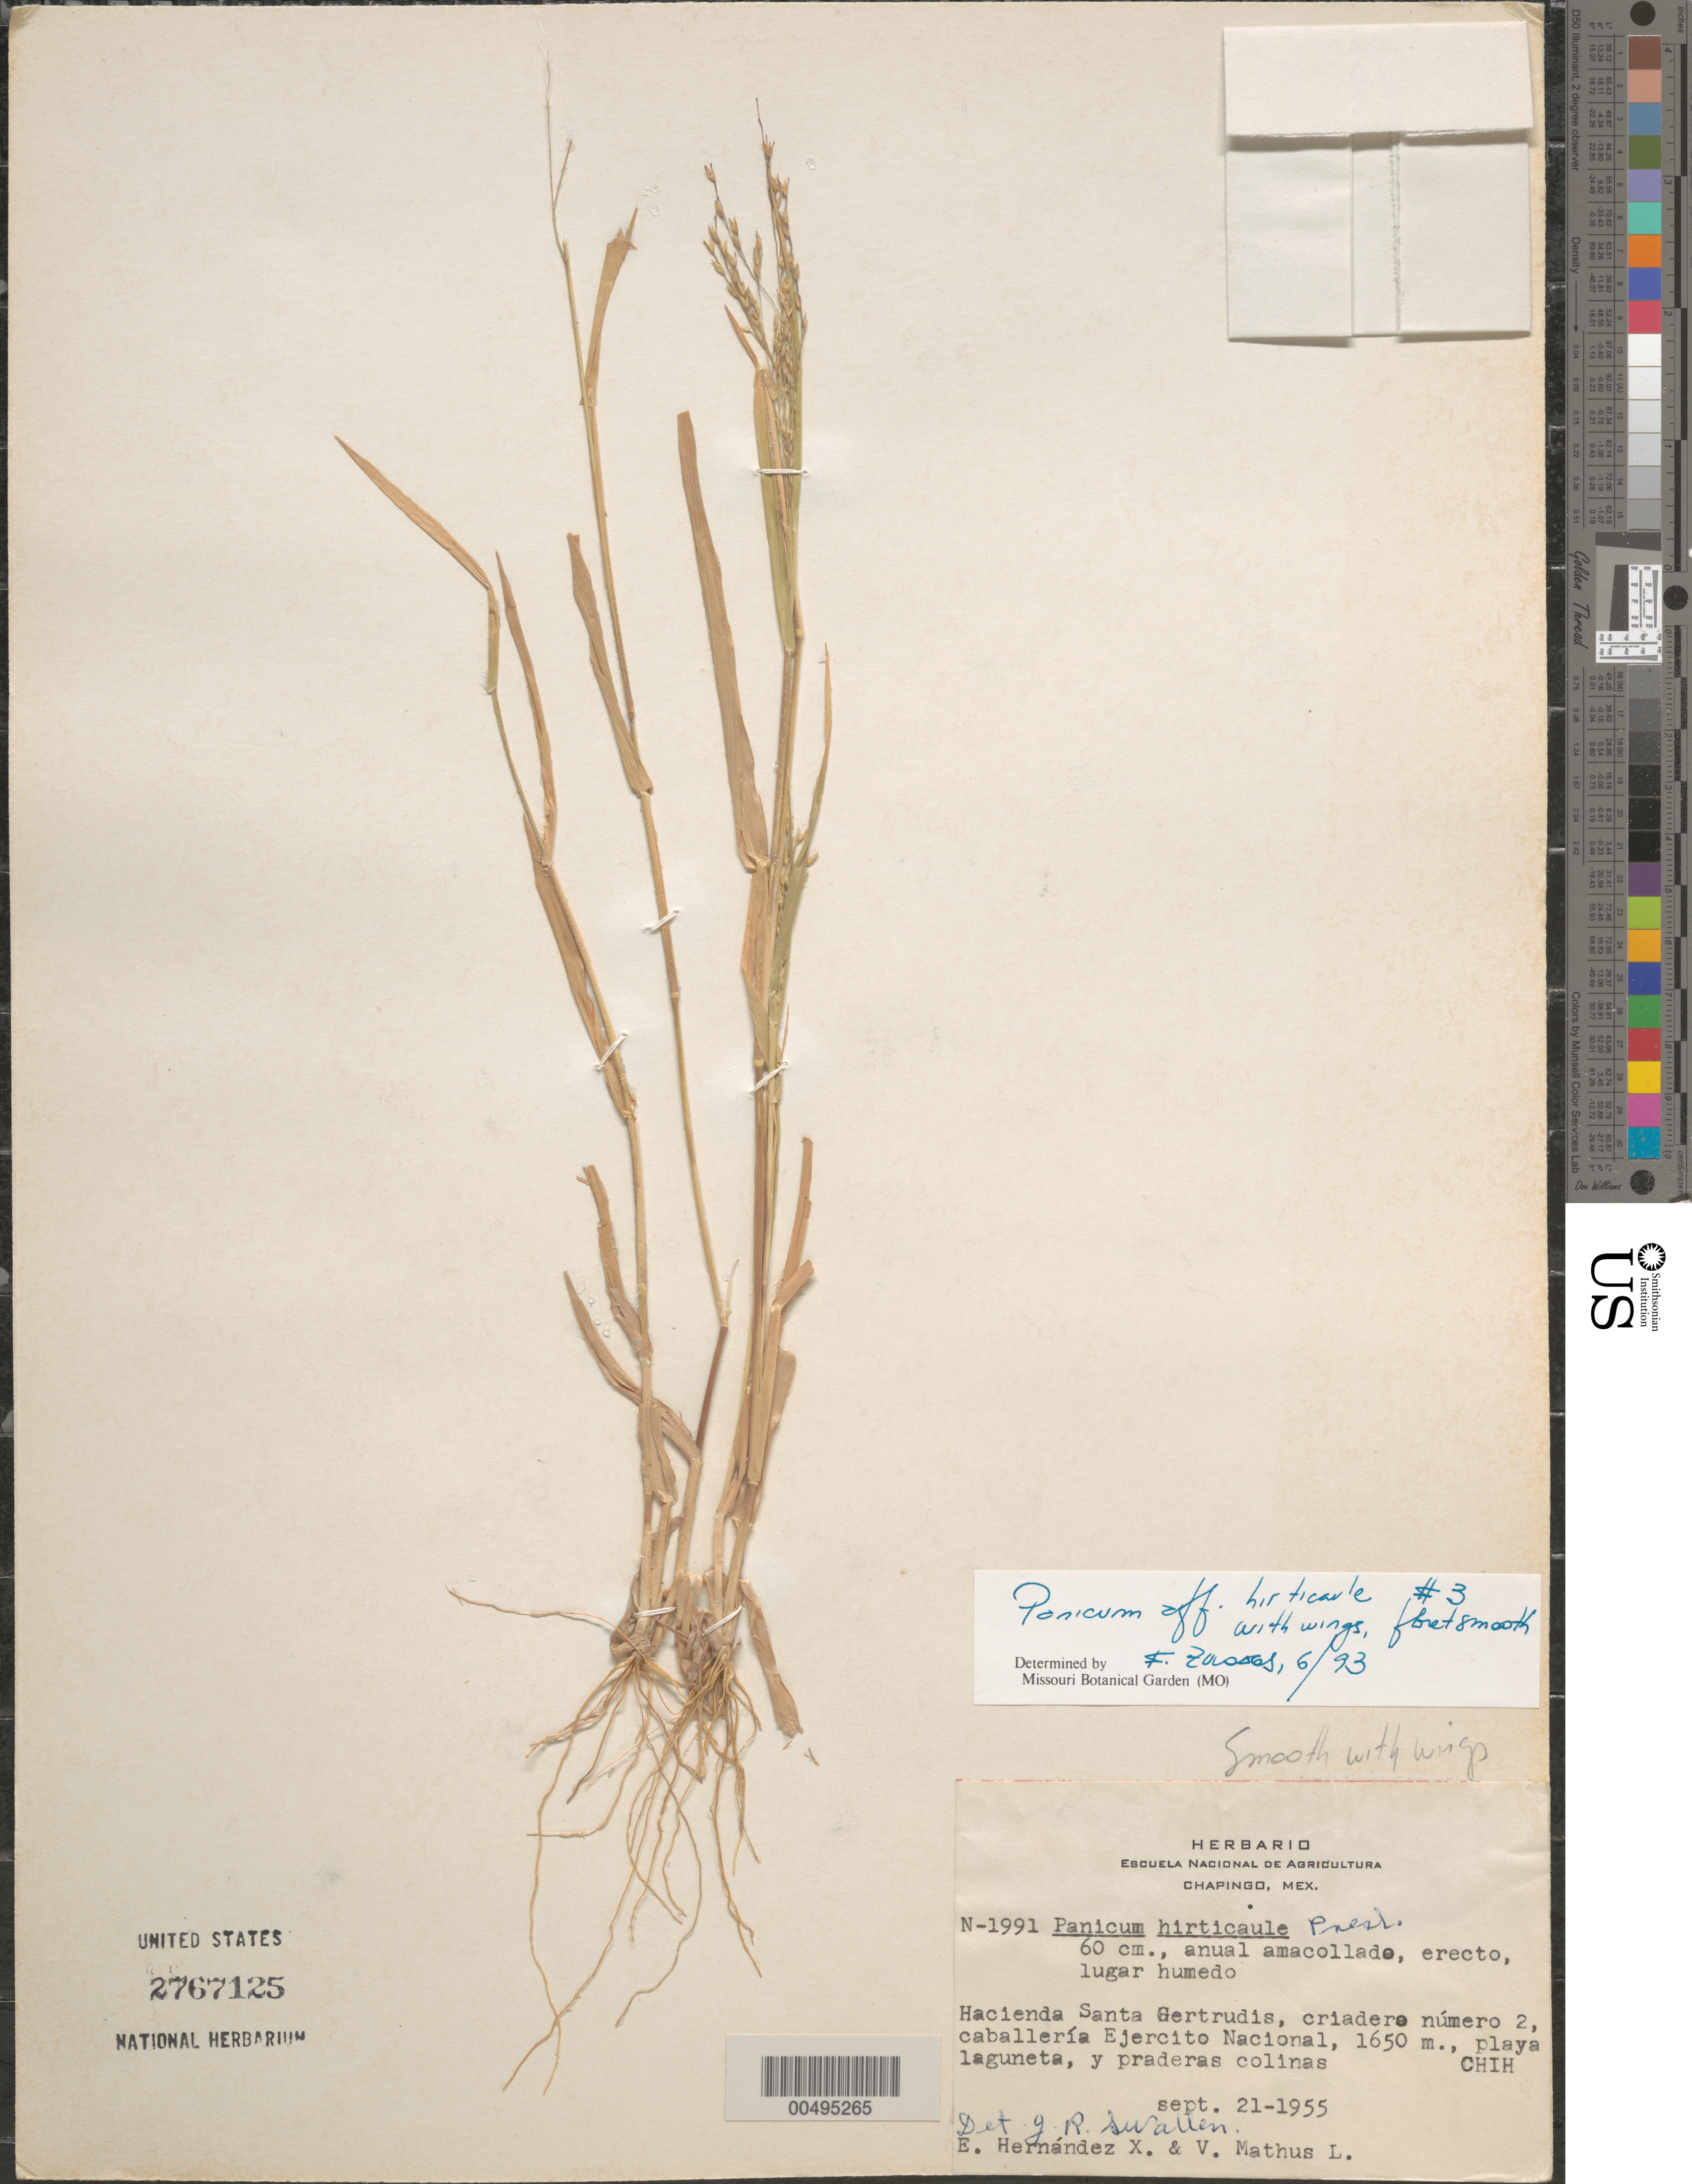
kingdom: Plantae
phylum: Tracheophyta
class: Liliopsida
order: Poales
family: Poaceae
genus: Panicum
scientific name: Panicum hirticaule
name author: J. Presl in C. Presl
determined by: Zuloaga, F. O.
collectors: E. I. Hernández-X. & V. Mathus L.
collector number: N-1991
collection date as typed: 21 Sep 1955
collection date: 1955-09-21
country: Mexico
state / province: Chihuahua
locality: Hacienda Santa Gertrudis, criadero n£mero 2 caballer¡a Ejercito Nacional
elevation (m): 1650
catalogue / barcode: US 2767125